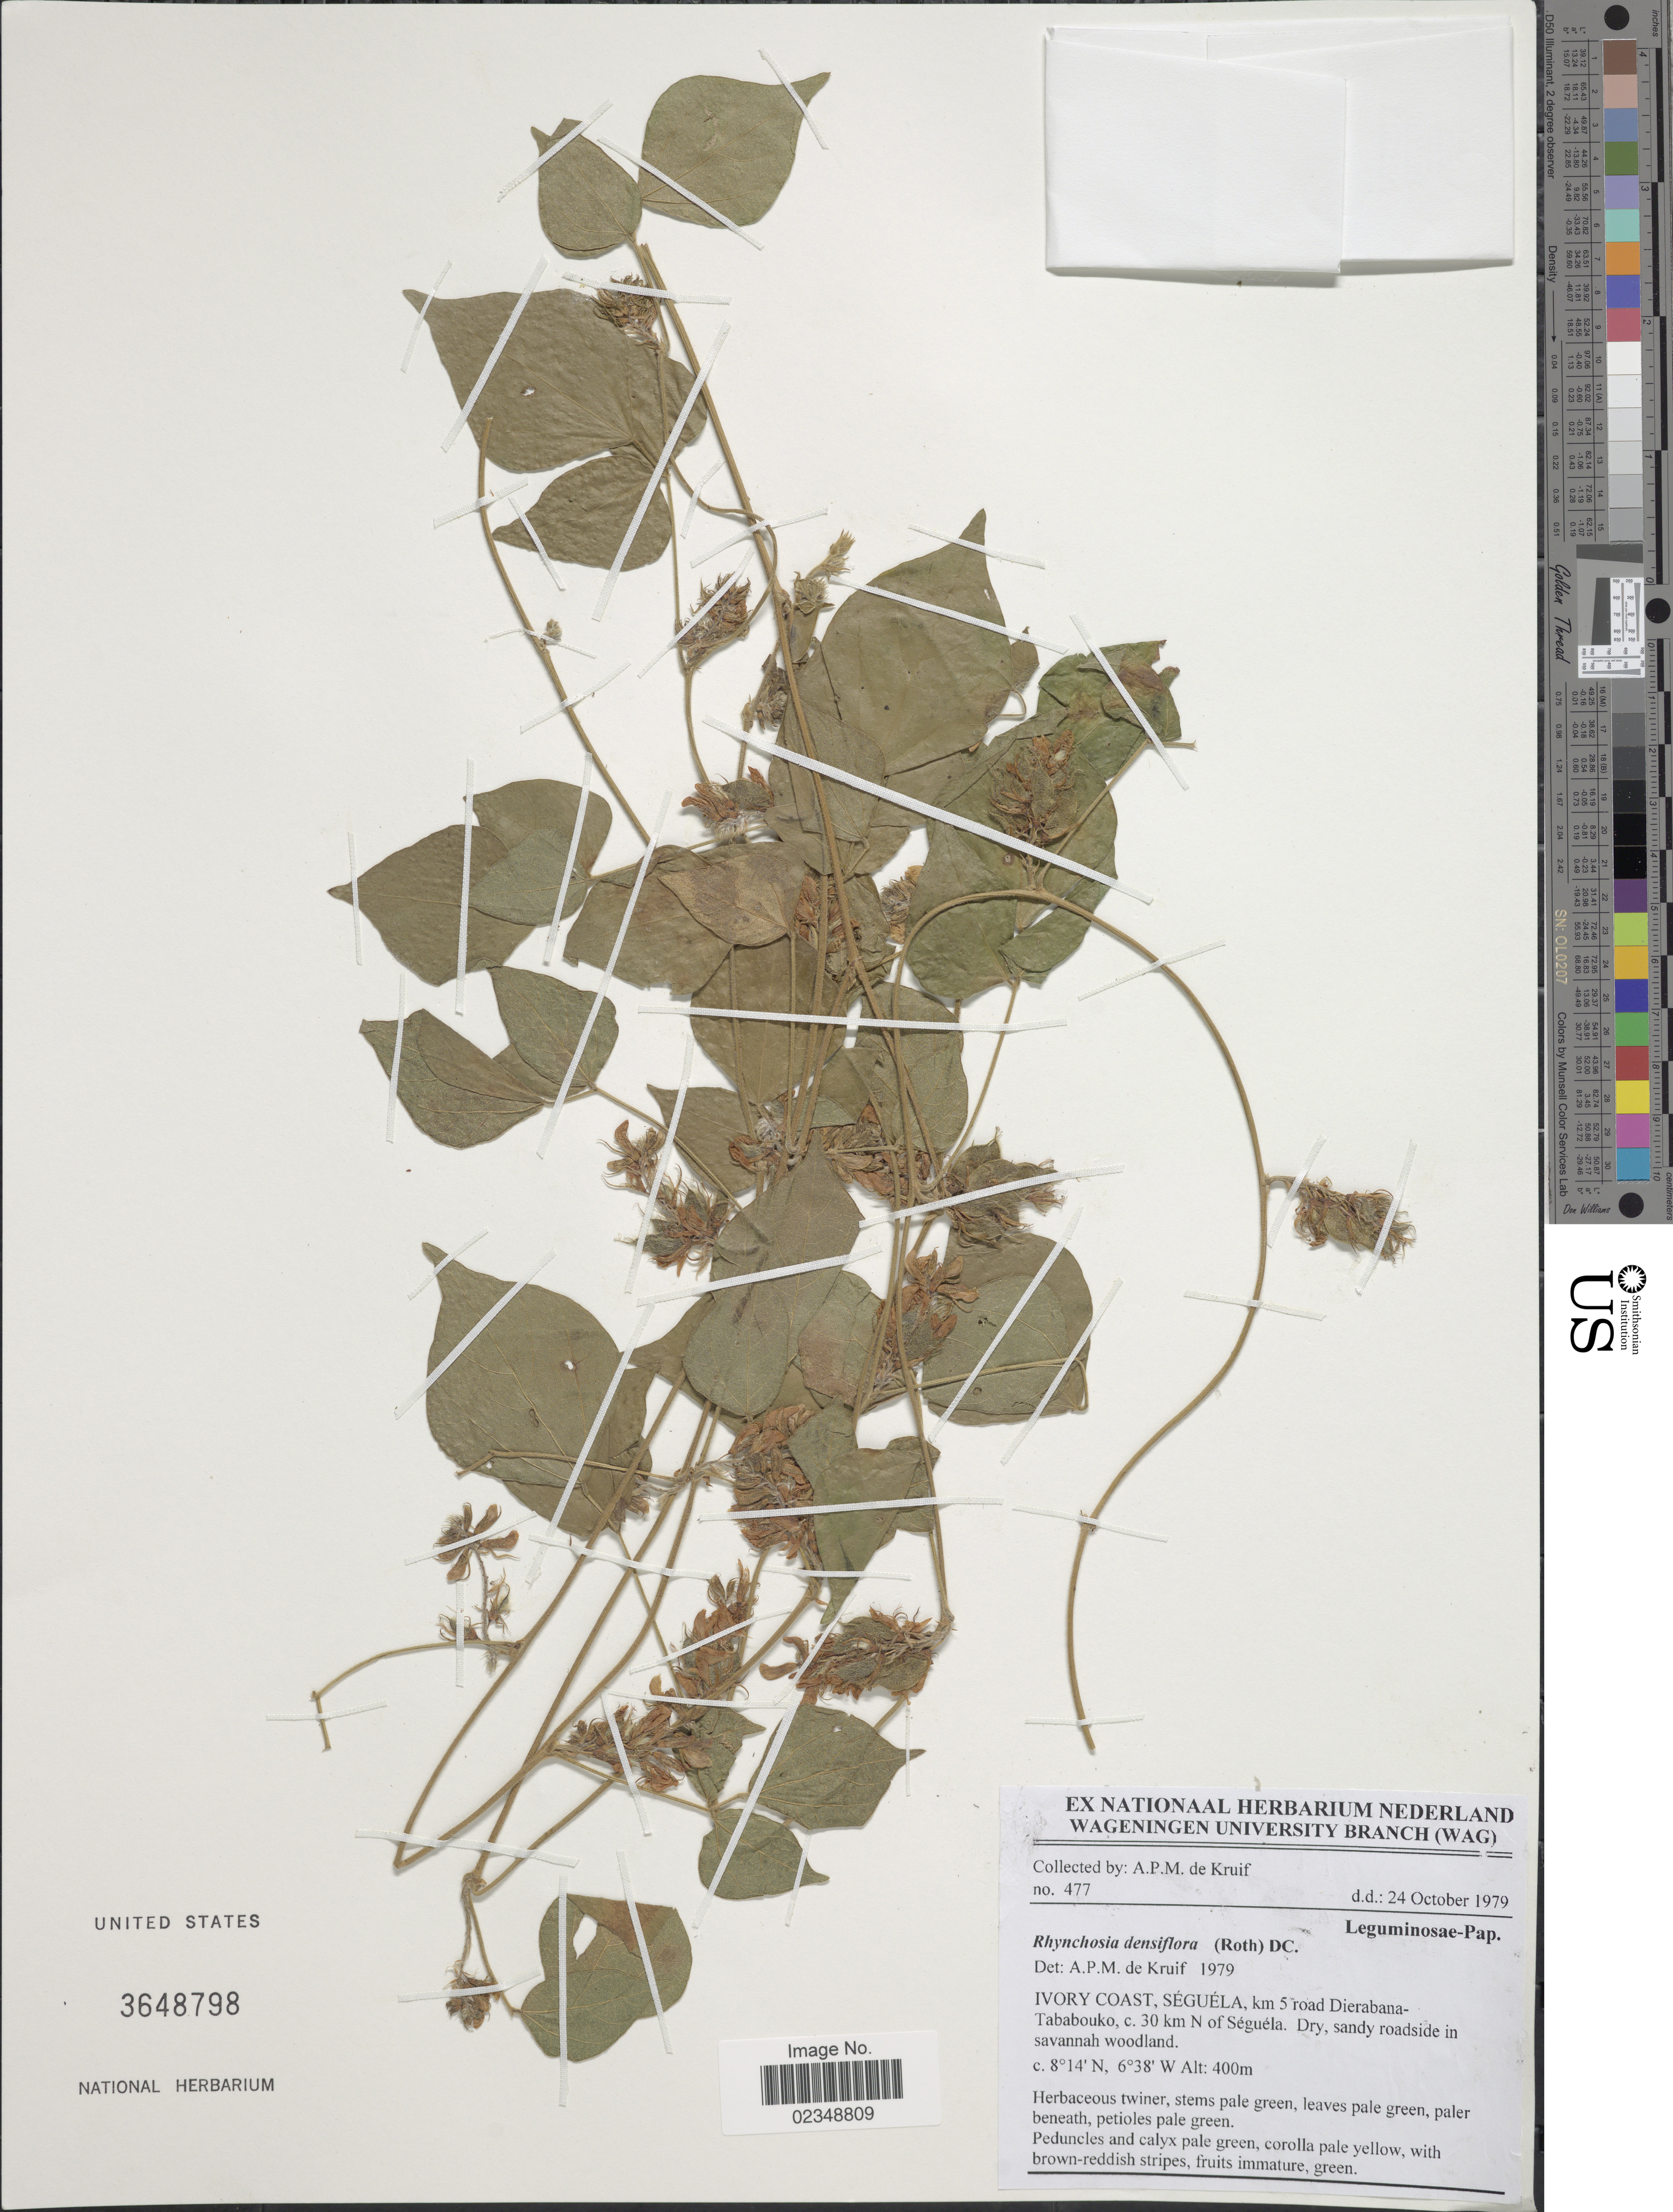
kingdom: Plantae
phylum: Tracheophyta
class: Magnoliopsida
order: Fabales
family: Fabaceae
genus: Rhynchosia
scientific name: Rhynchosia densiflora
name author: (Roth) DC.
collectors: A. P. de Kruif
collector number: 477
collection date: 1979-10-24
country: Ivory Coast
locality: Ivory Coast, Séguéla, km 5 road Dierabana-Tababouko, c. 30 km N of Séguéla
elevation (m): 400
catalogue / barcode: US 3648798